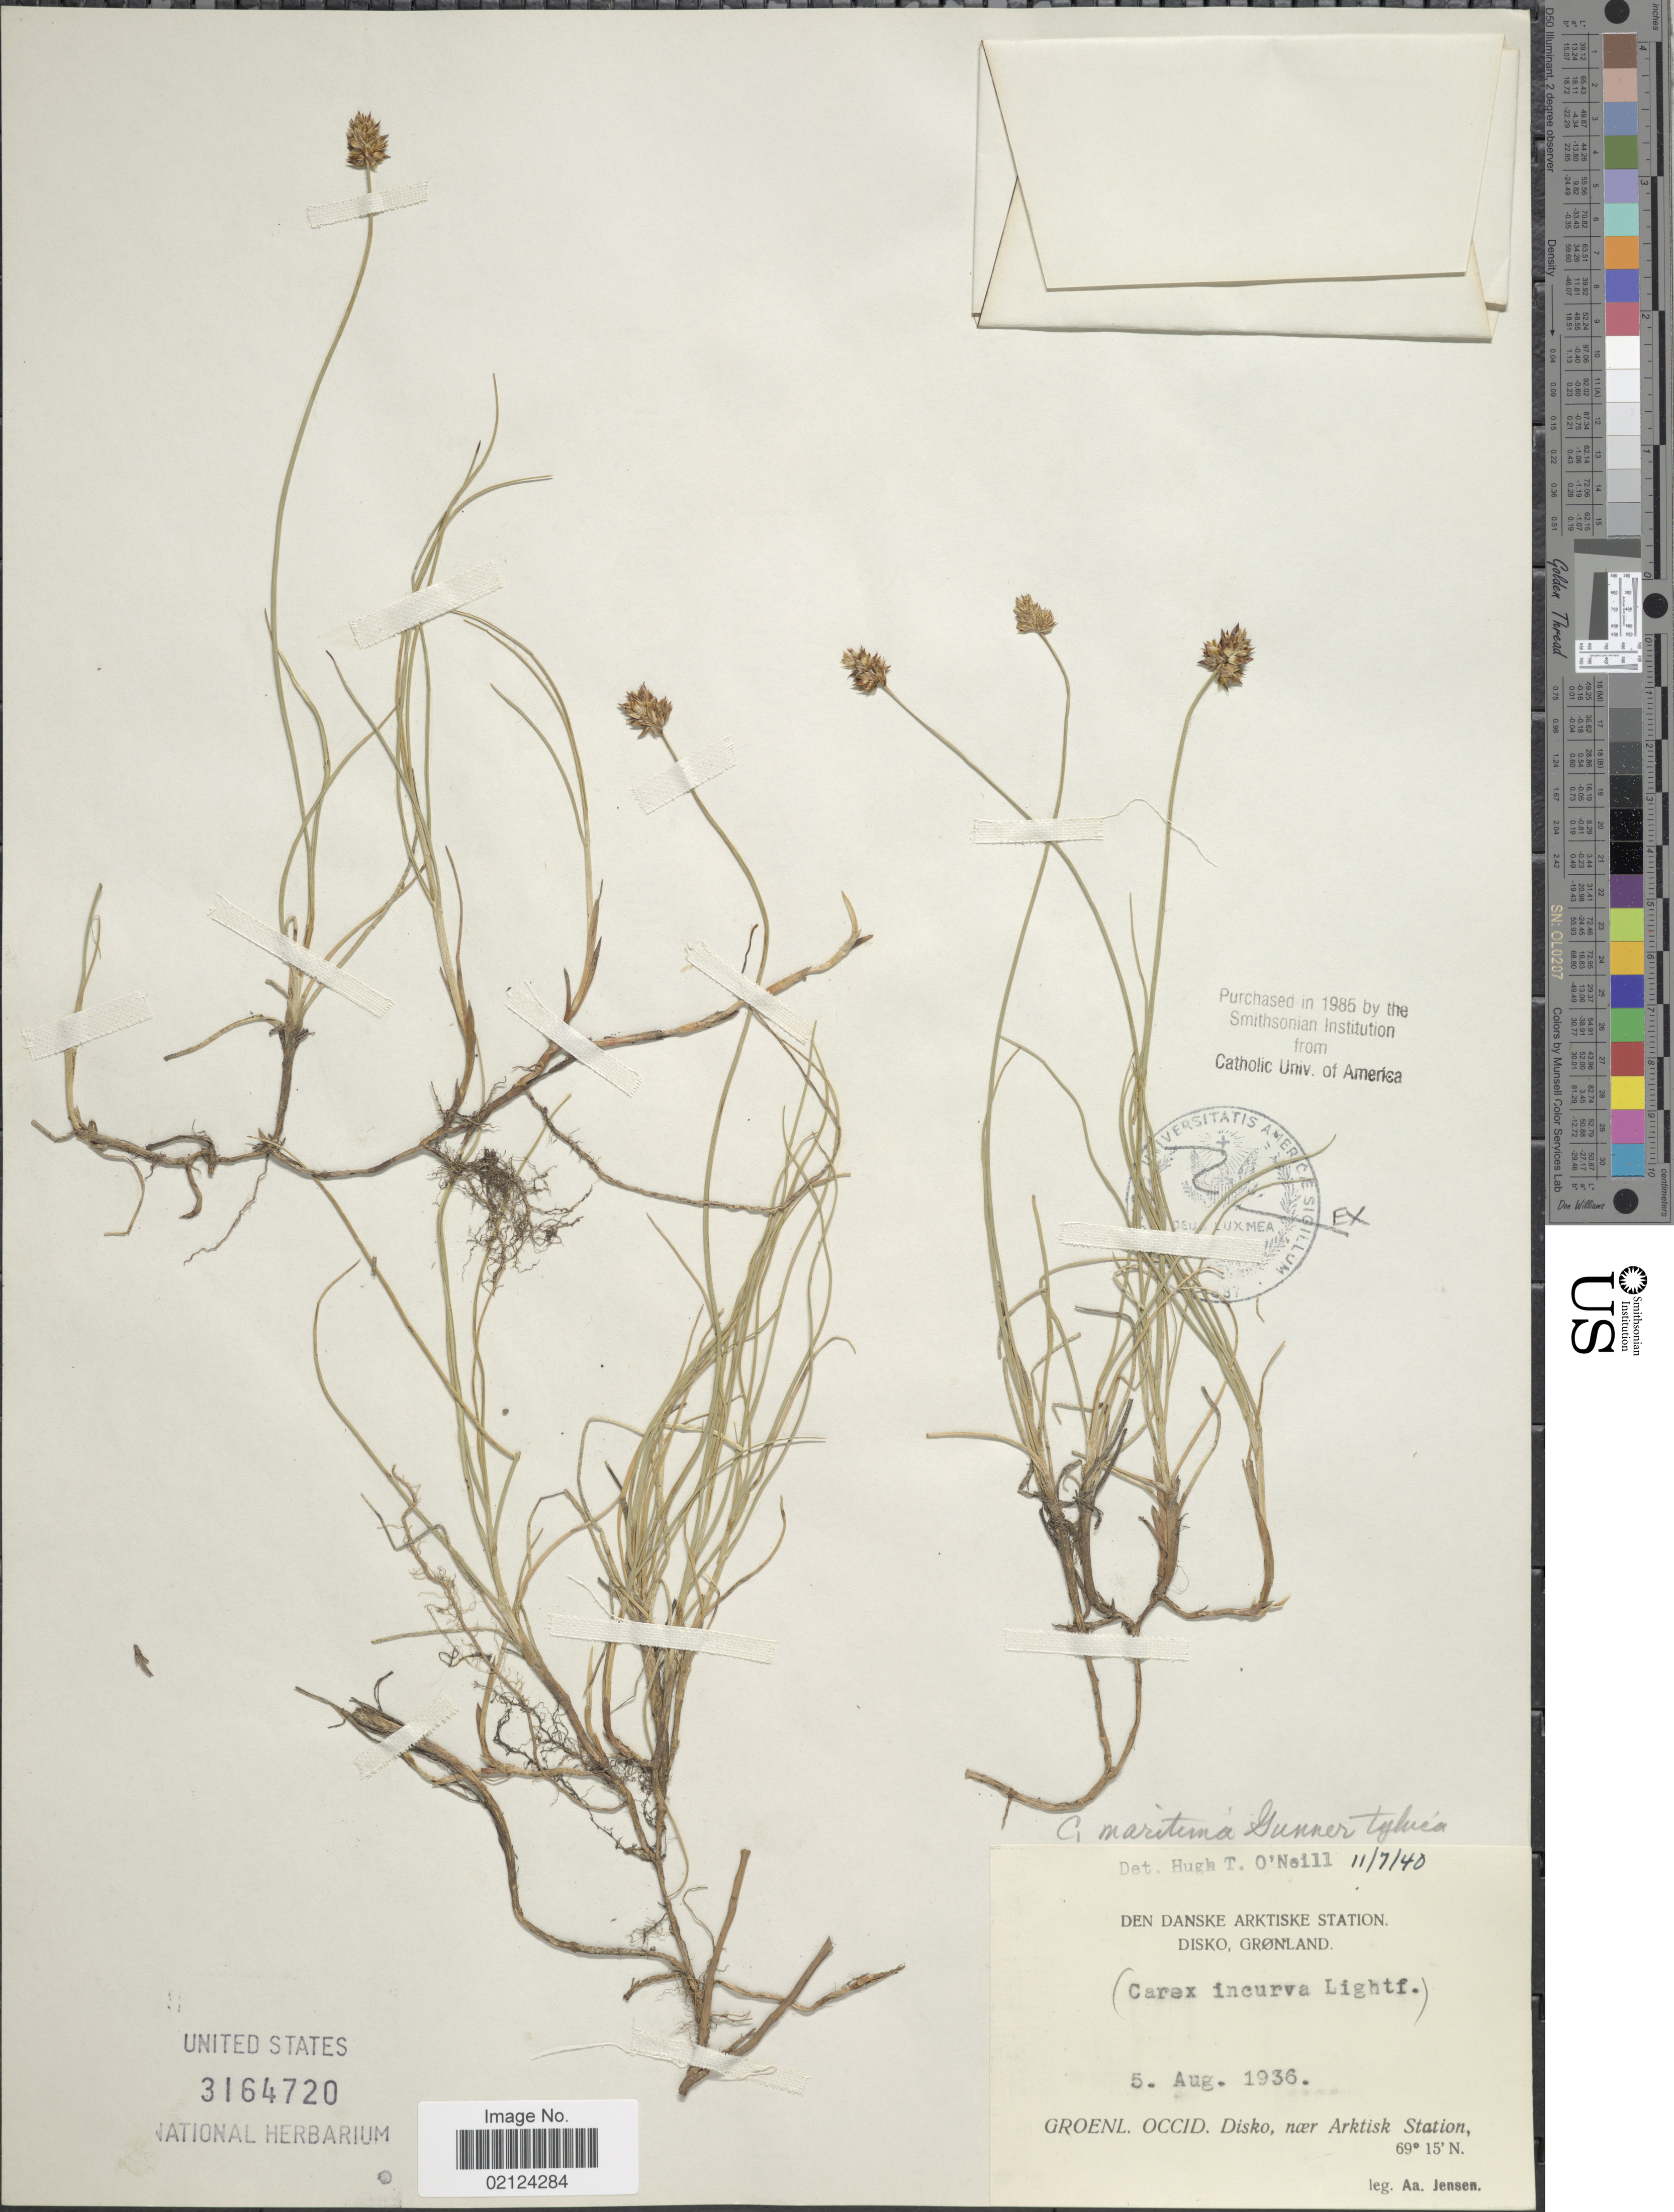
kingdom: Plantae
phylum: Tracheophyta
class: Liliopsida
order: Poales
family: Cyperaceae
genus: Carex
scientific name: Carex maritima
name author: Gunnerus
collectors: A. R. Jensen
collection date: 1936-08-05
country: Greenland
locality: Groenl. Occid. Disko, near Arktisk Station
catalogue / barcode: US 3164720